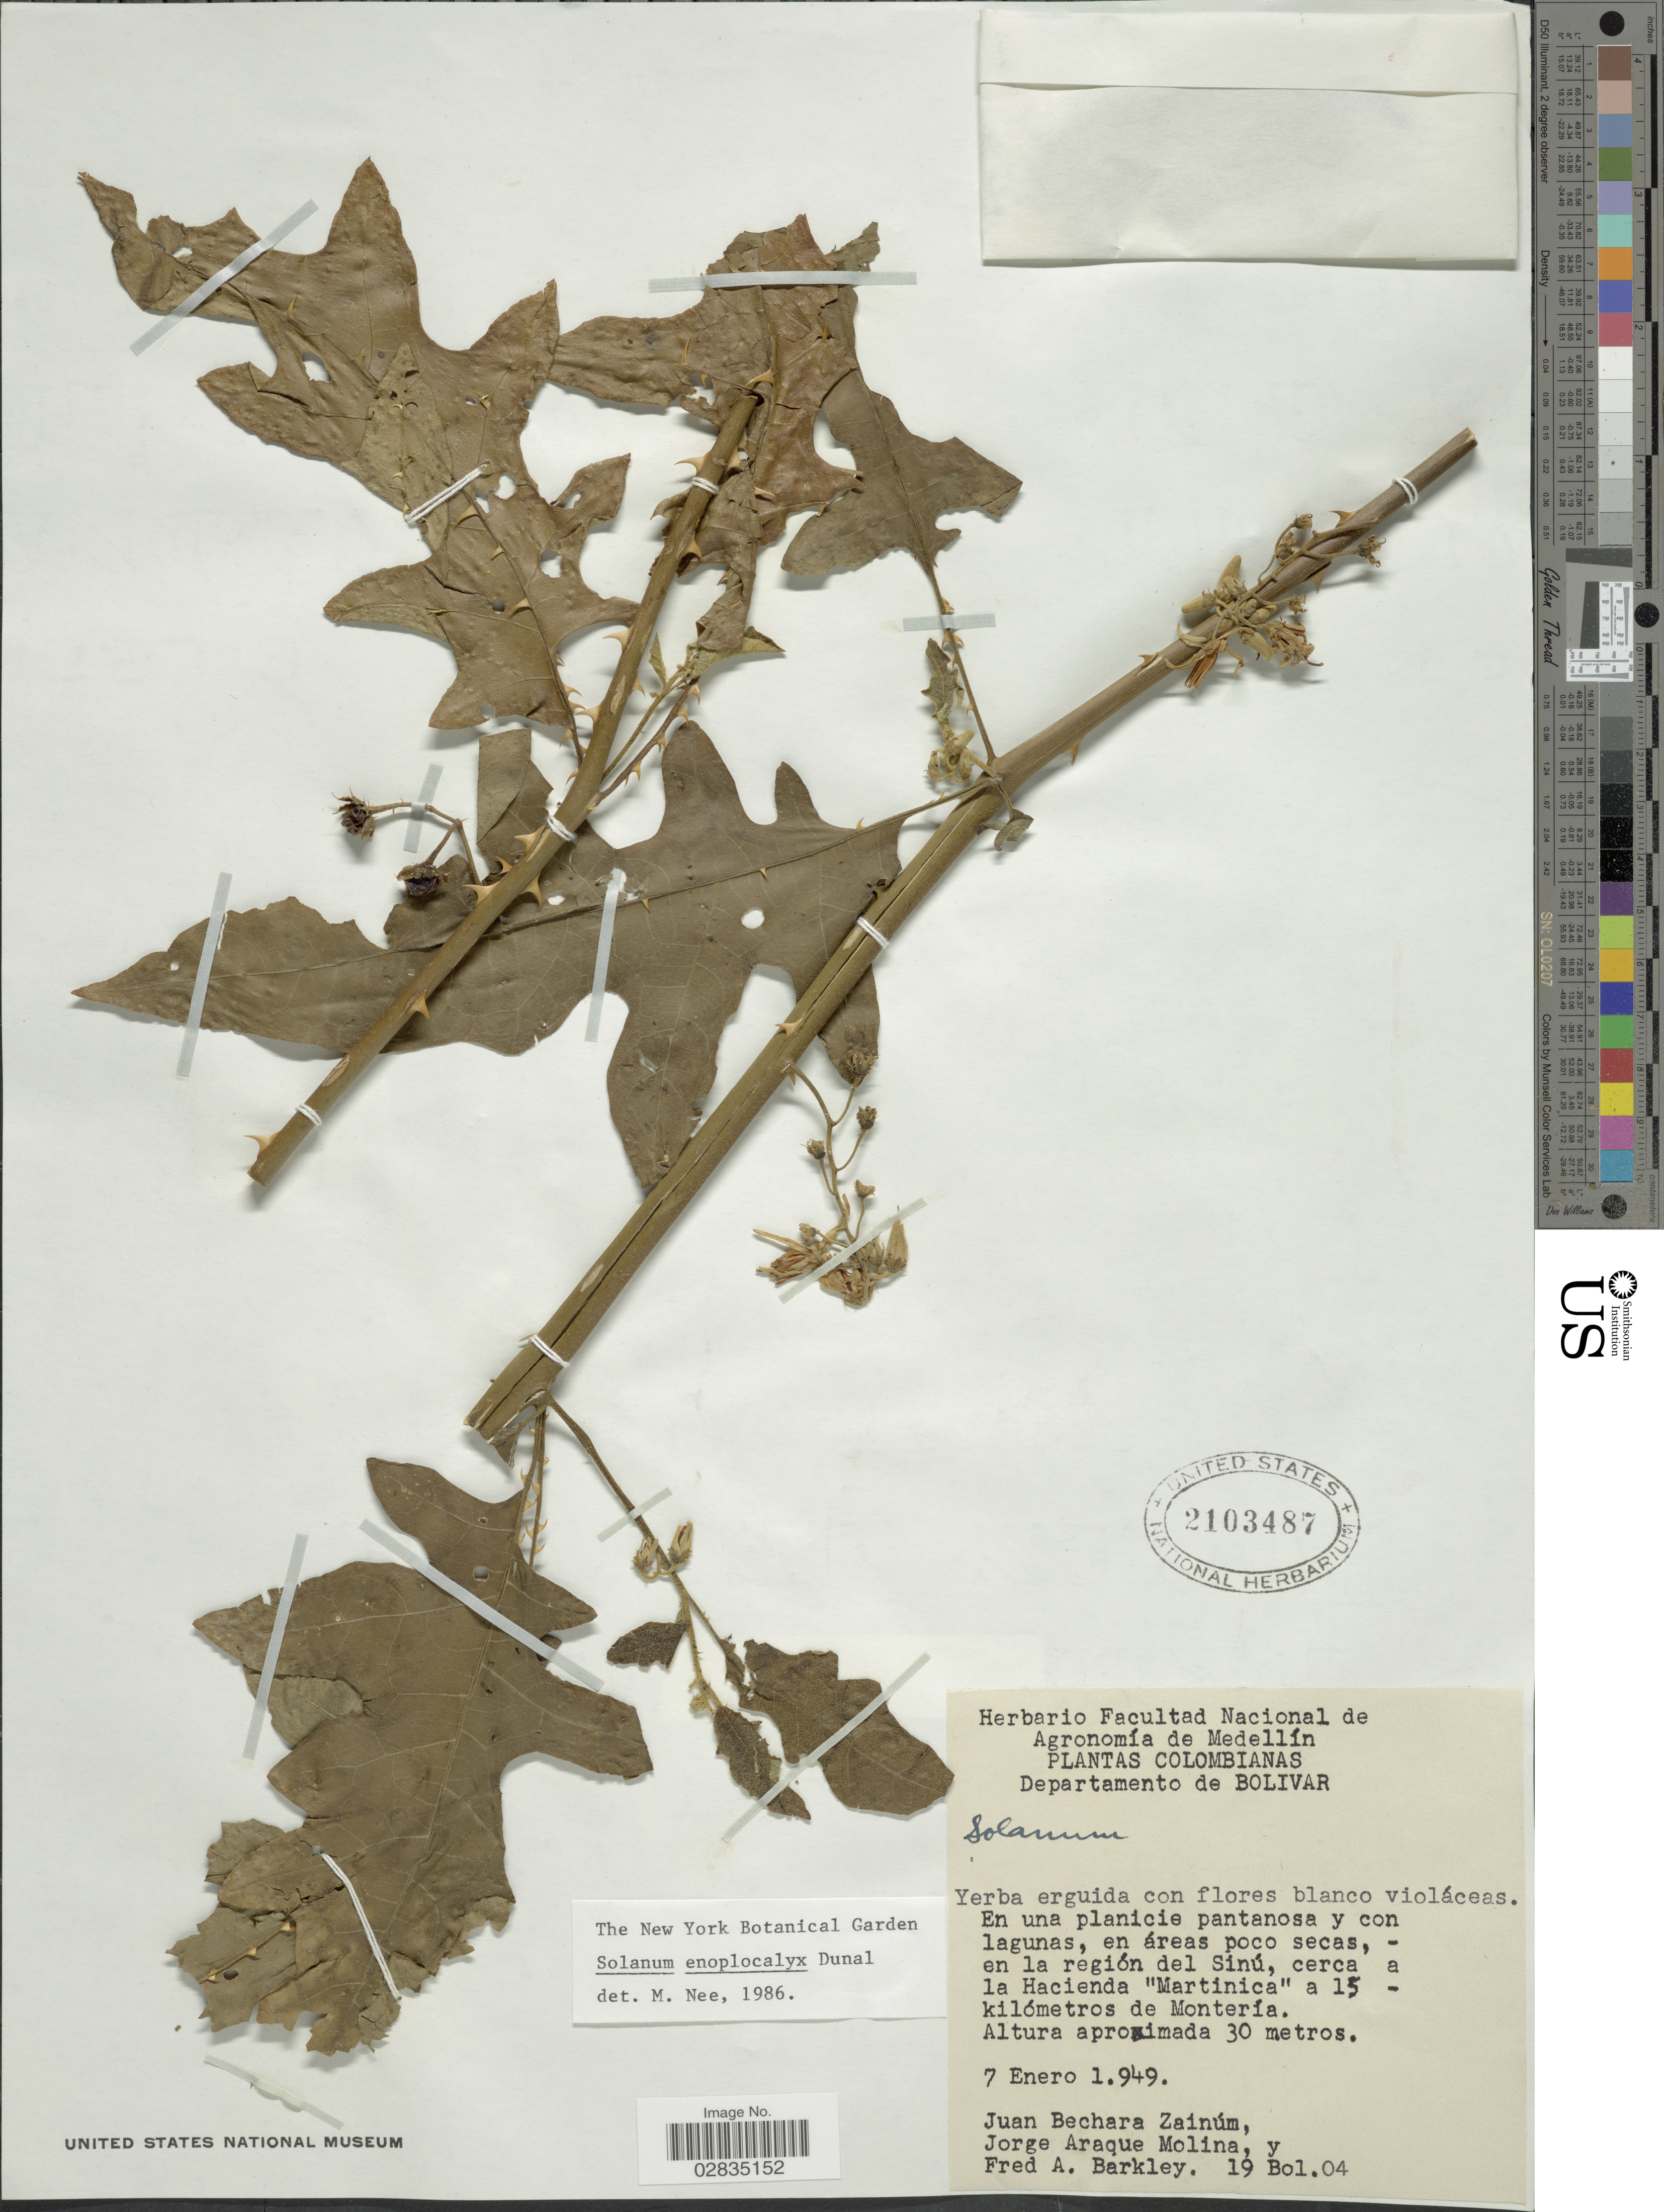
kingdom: Plantae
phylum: Tracheophyta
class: Magnoliopsida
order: Solanales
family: Solanaceae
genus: Solanum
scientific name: Solanum volubile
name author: Sw.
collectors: J. Zainúm, J. A. Molina & F. A. Barkley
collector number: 19 Bol.04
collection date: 1949-01-07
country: Colombia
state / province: Bolívar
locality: Departamento de Bolivar, en la región del Sinú, cerca a la Hacienda "Martinica"a 15 kilómetros de Montería.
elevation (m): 30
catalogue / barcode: US 2103487